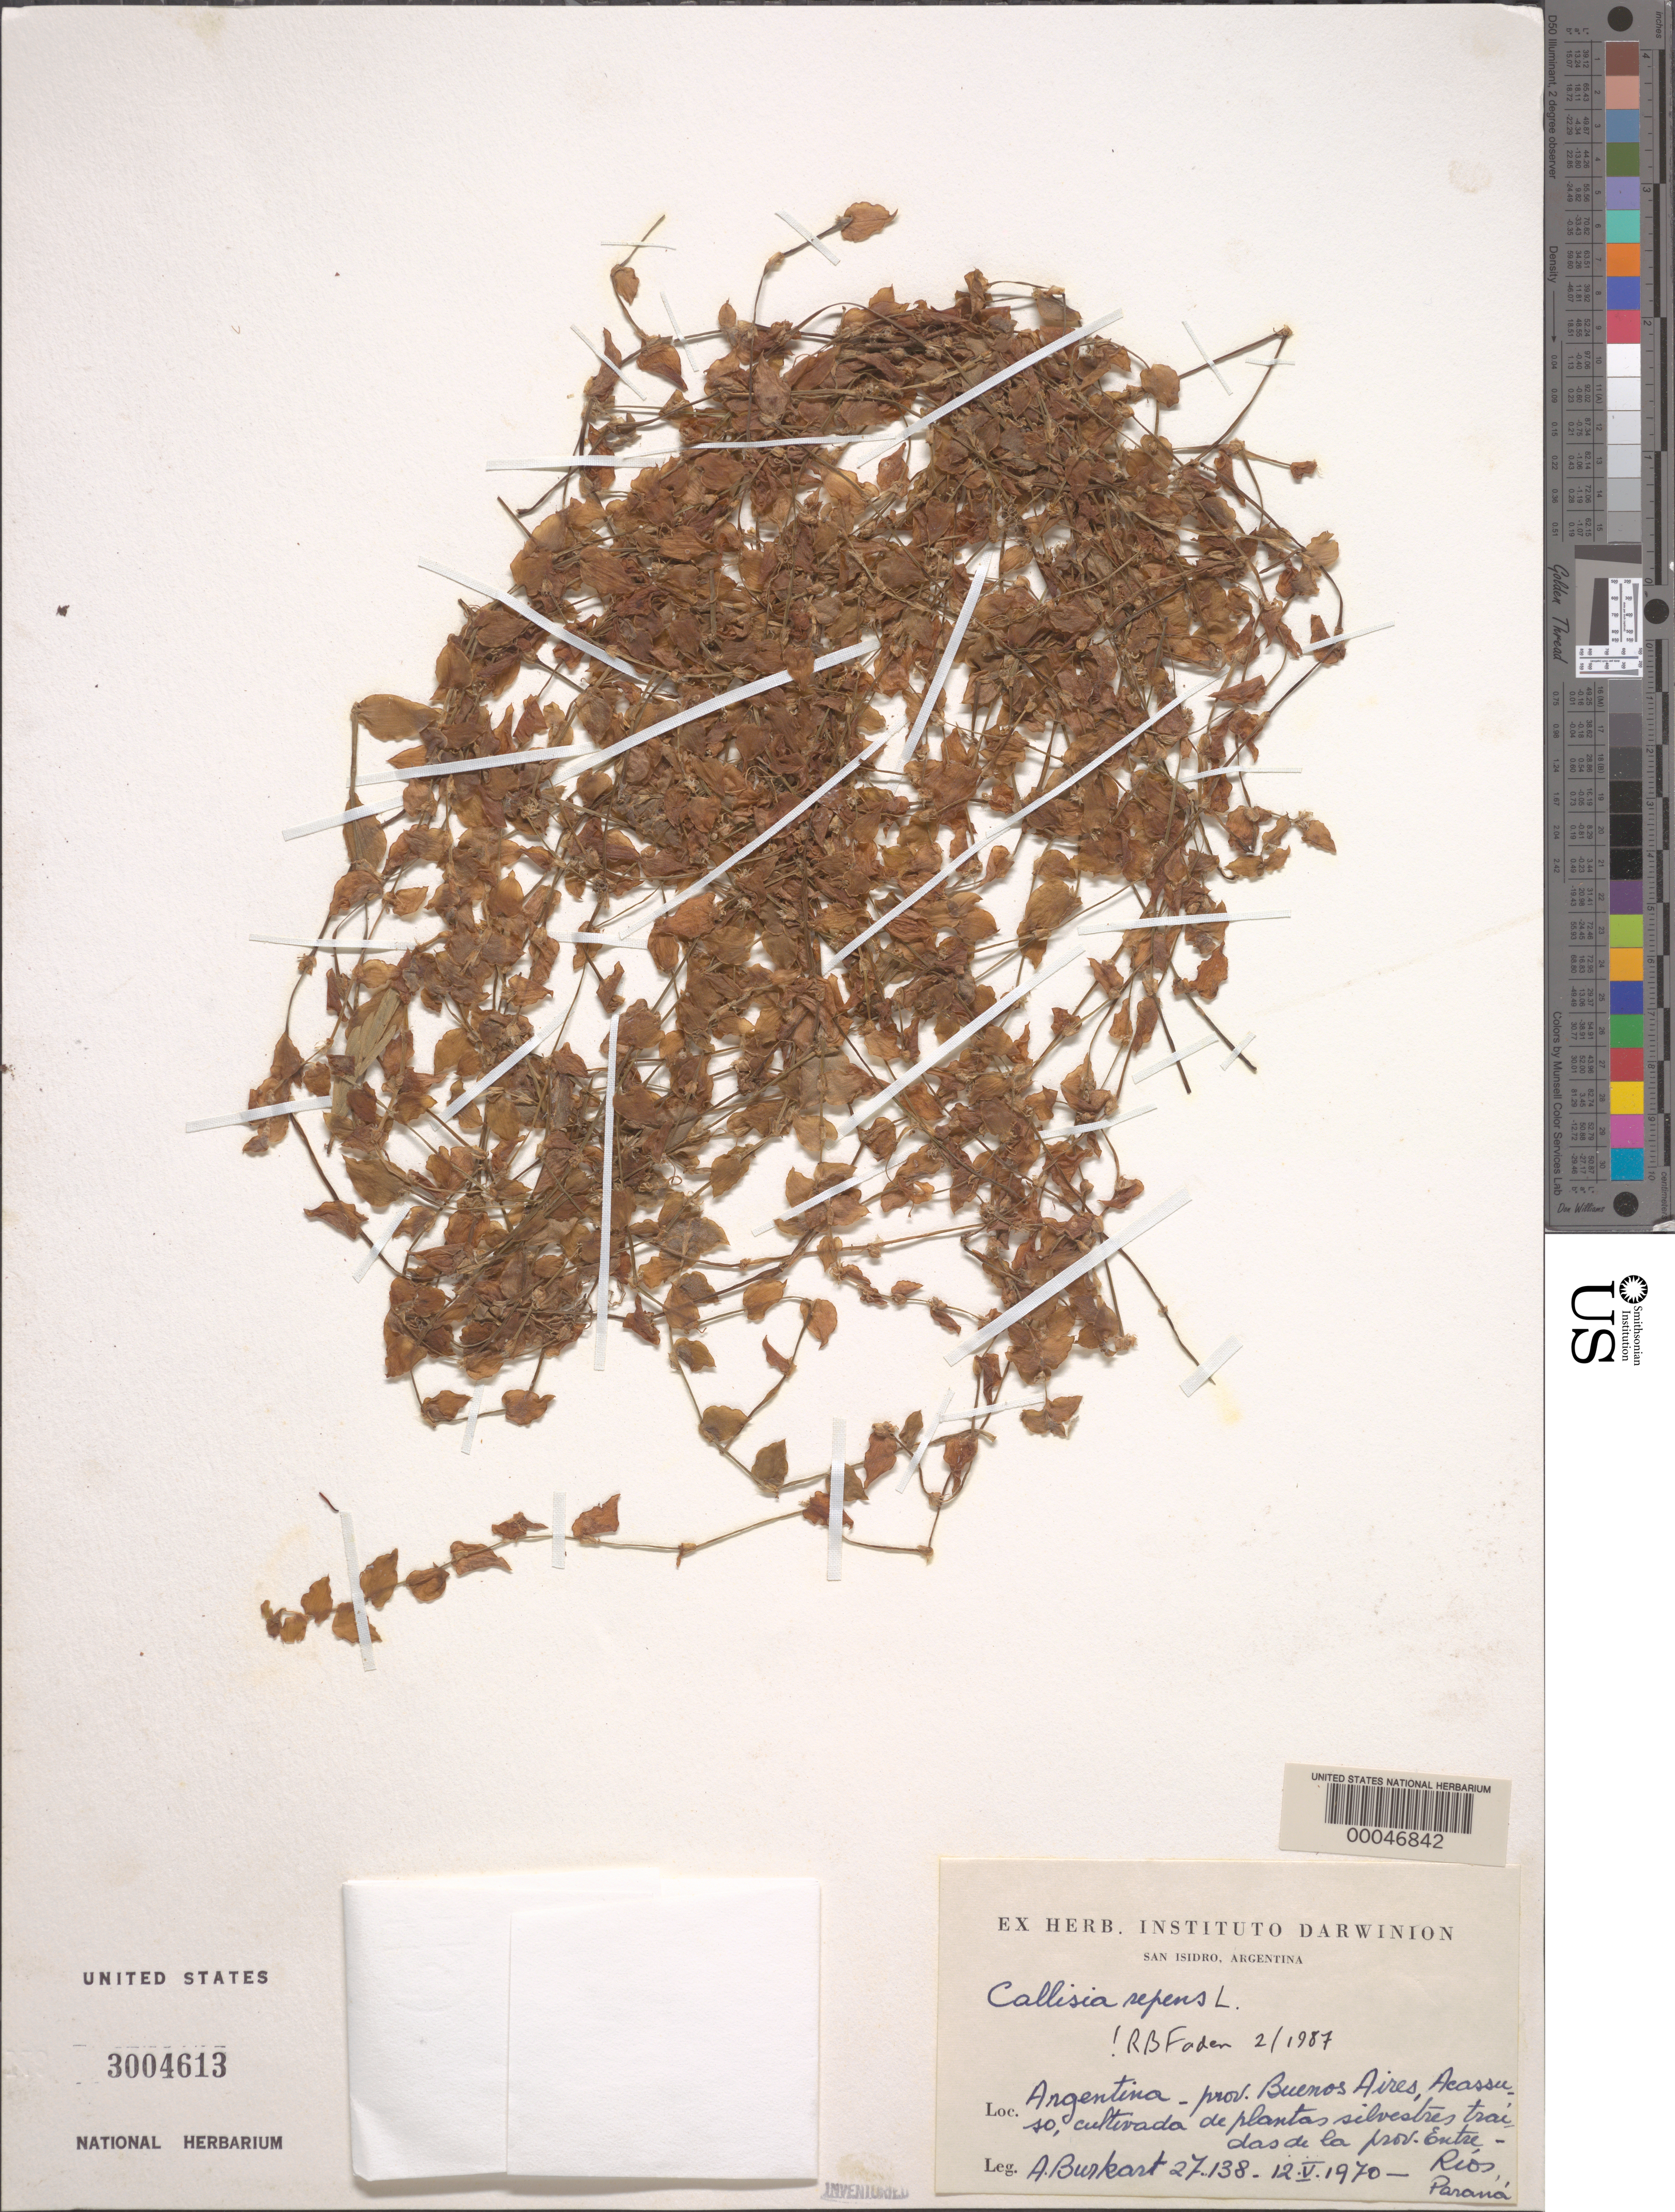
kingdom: Plantae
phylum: Tracheophyta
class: Liliopsida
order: Commelinales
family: Commelinaceae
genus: Tradescantia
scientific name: Tradescantia repens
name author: (Jacq.) Vand.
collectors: A. E. Burkart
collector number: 27.138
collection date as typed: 12 May 1970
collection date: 1970-05-12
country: Argentina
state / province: Buenos Aires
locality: Acassuso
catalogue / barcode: US 3004613